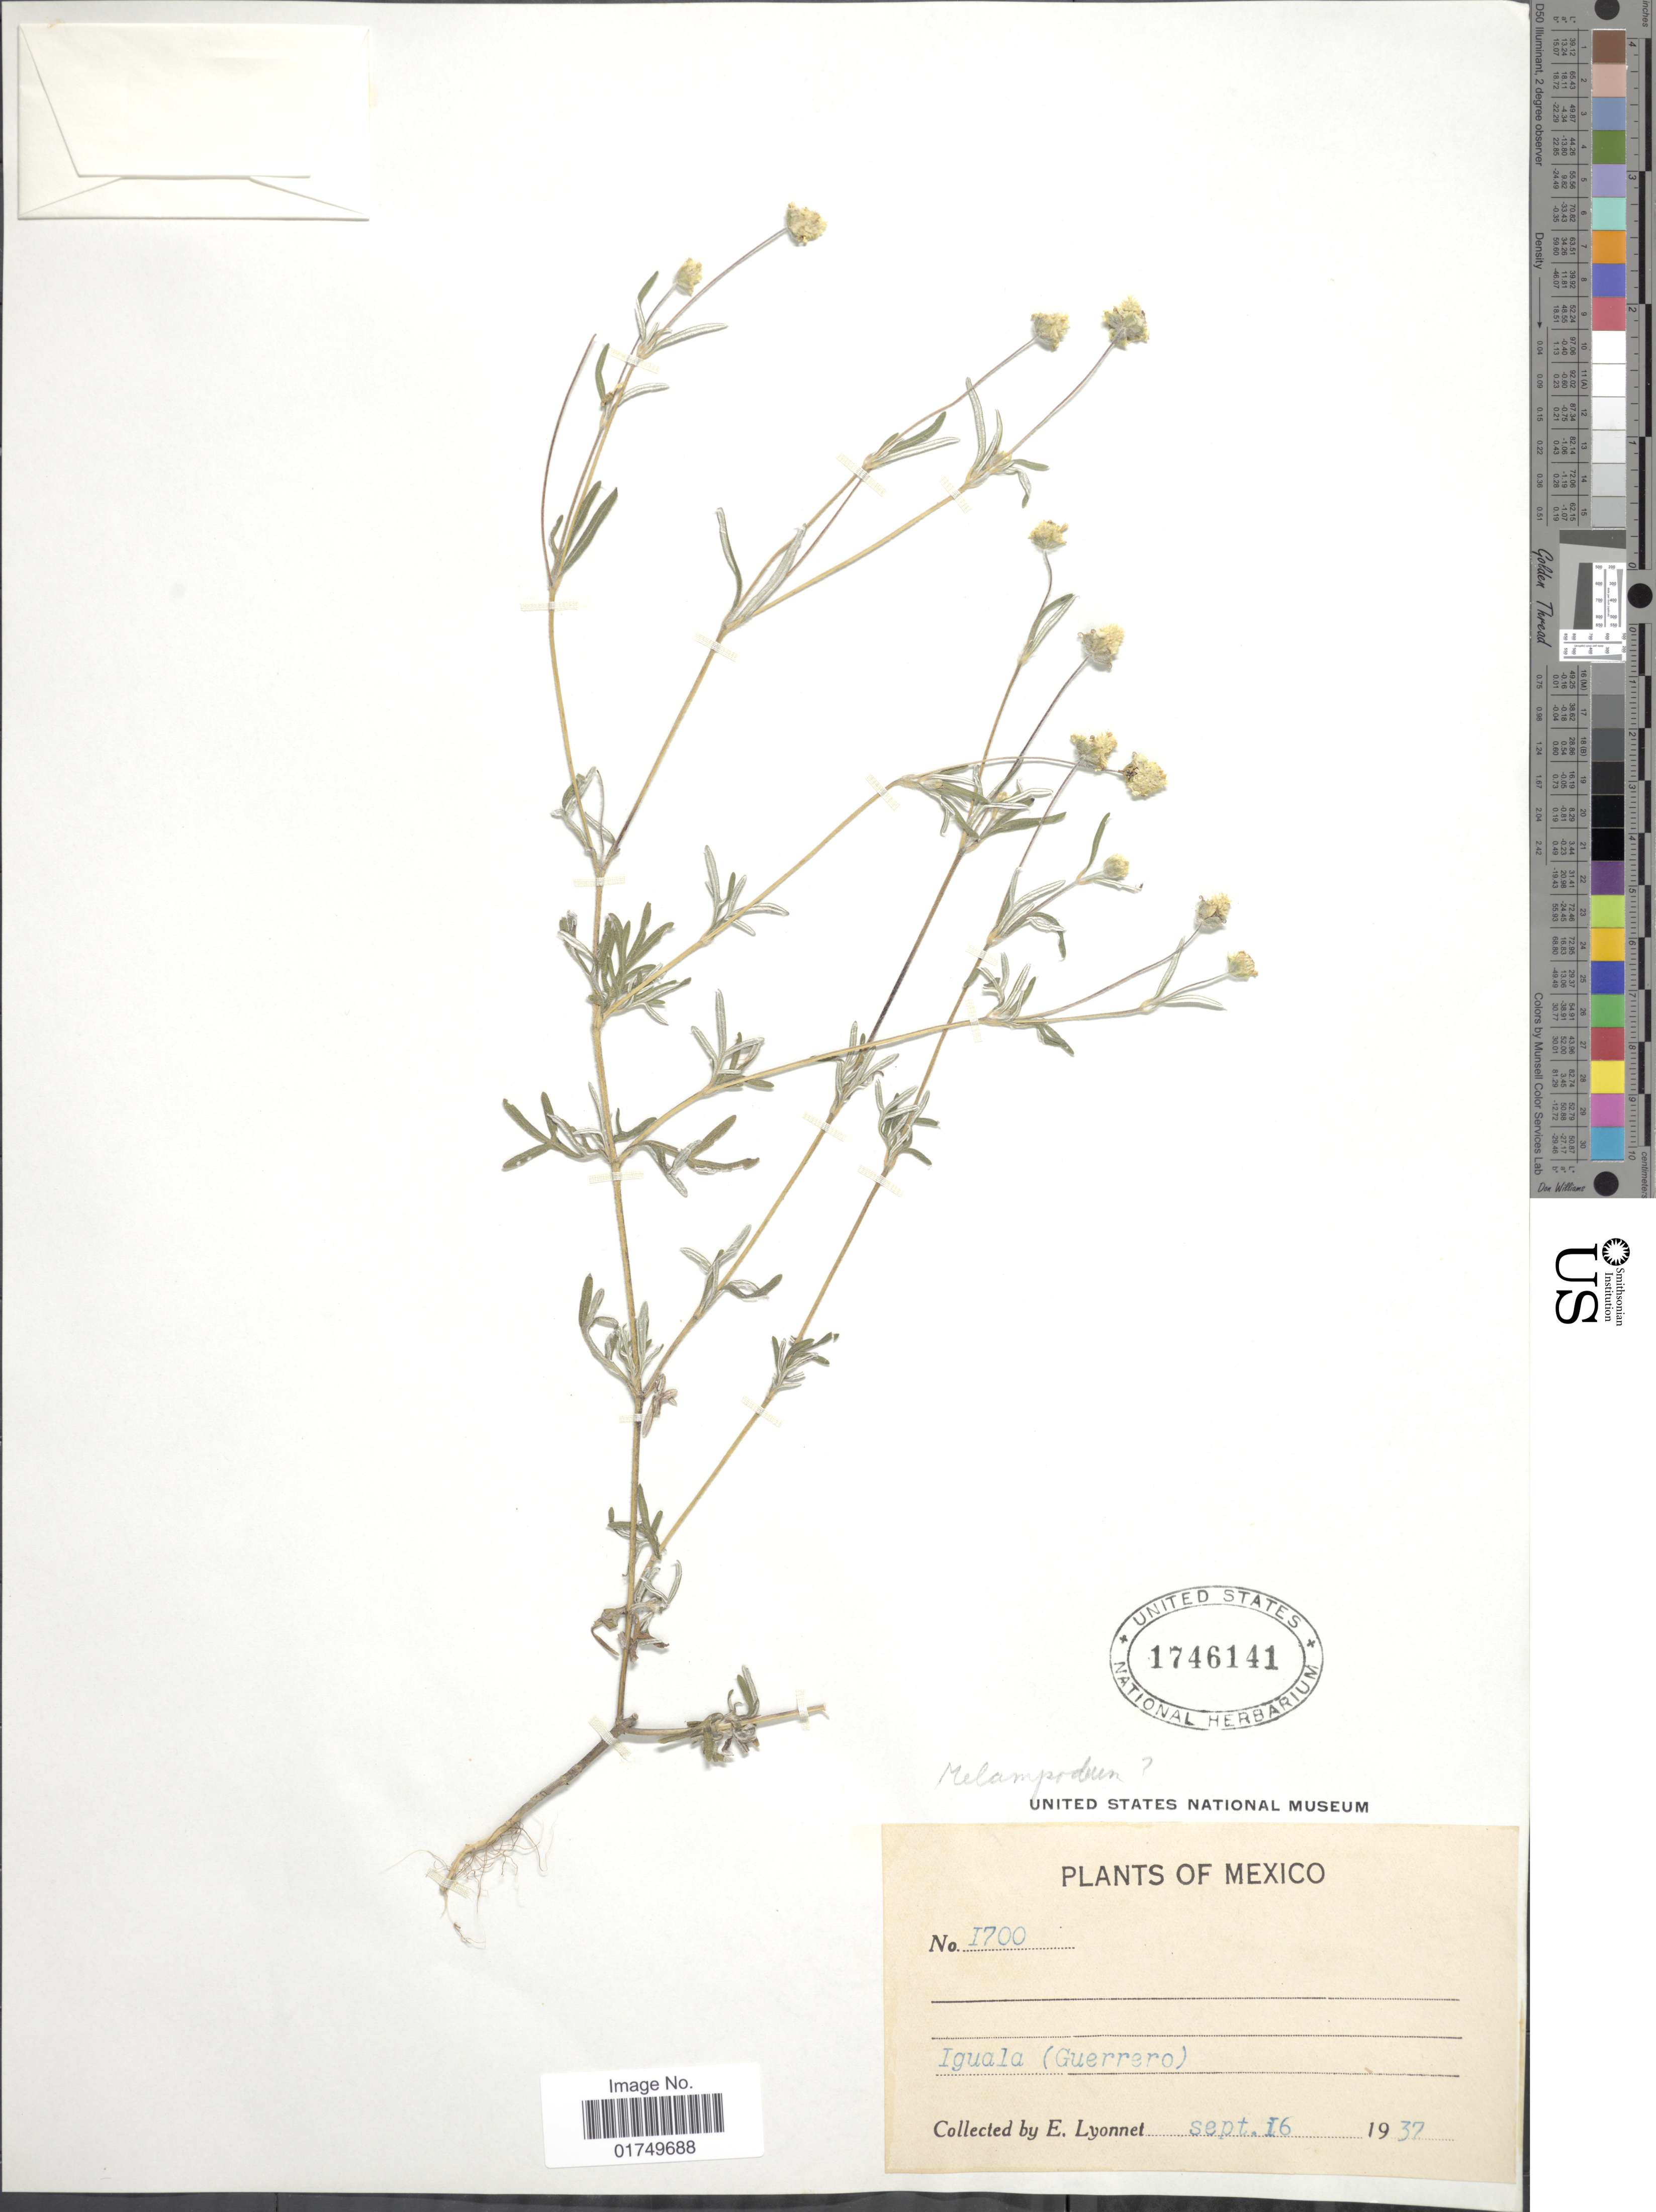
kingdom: Plantae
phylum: Tracheophyta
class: Magnoliopsida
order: Asterales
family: Asteraceae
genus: Melampodium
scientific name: Melampodium linearilobum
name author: DC.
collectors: E. Lyonnet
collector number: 1700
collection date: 1932-09-16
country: Mexico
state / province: Guerrero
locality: Iguala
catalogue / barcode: US 1746141